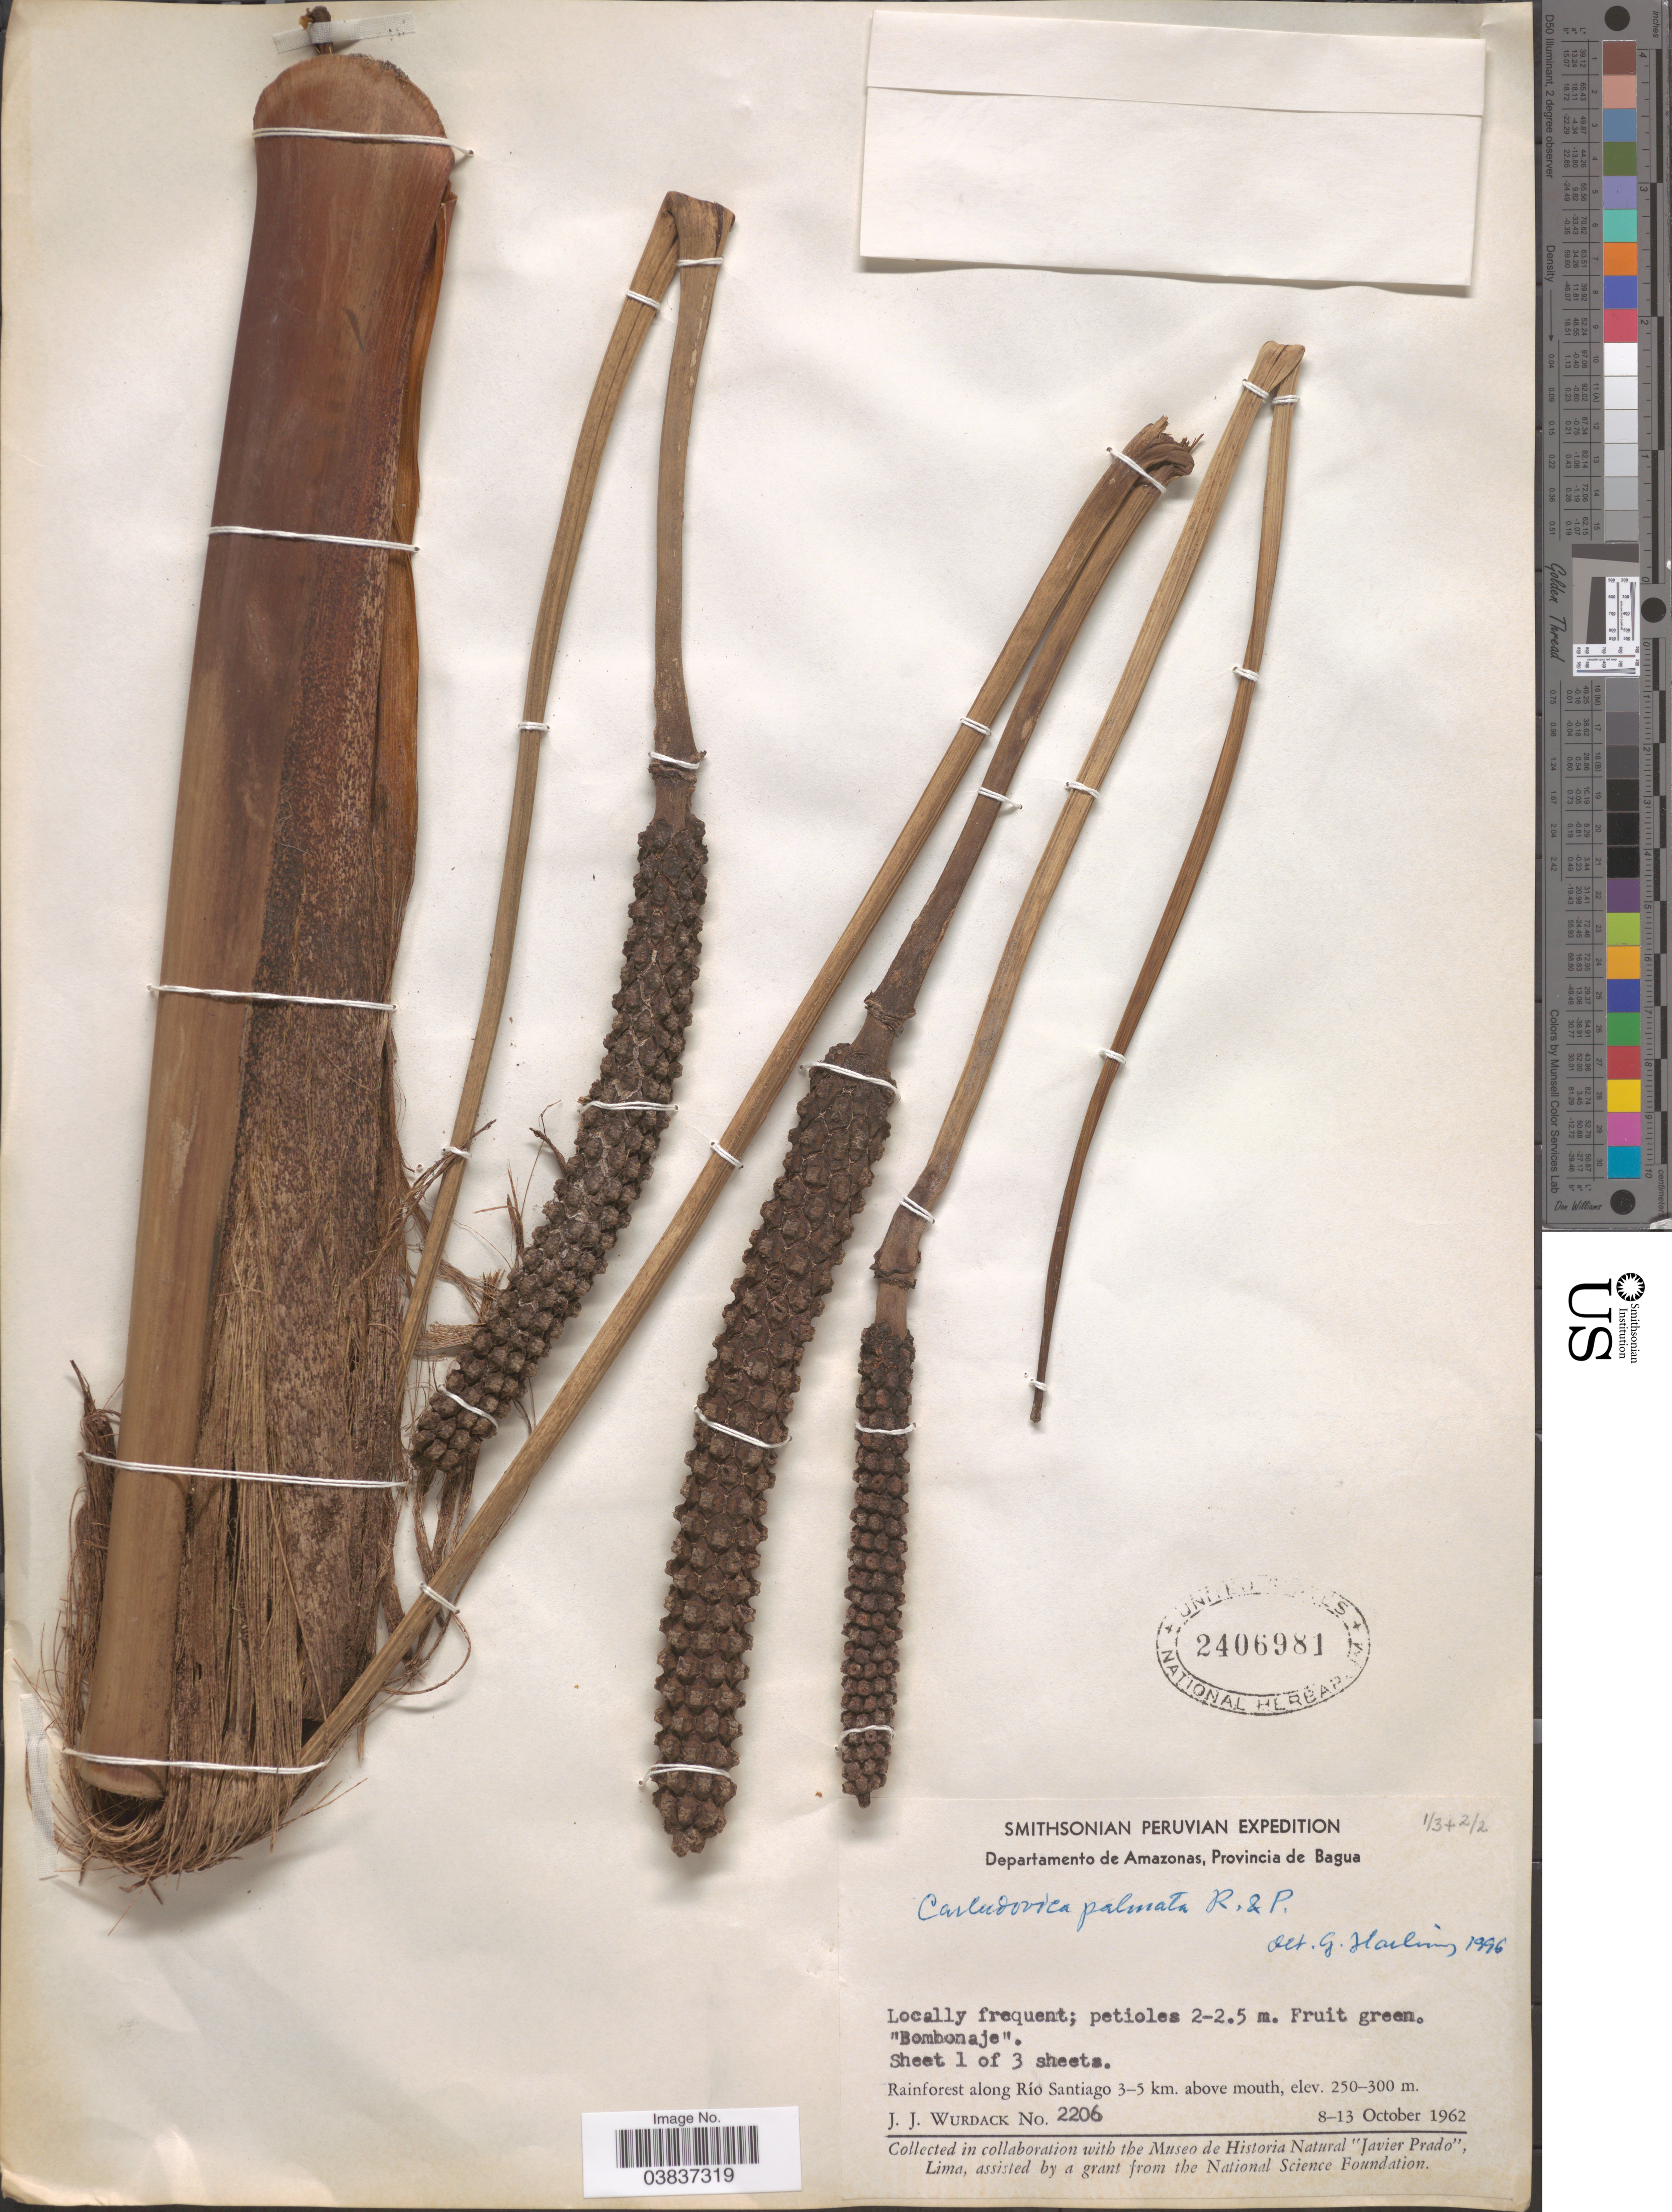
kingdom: Plantae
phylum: Tracheophyta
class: Liliopsida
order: Pandanales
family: Cyclanthaceae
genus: Carludovica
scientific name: Carludovica palmata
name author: Ruiz & Pav.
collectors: J. J. Wurdack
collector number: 2206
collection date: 1962-10-08/1962-10-13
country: Peru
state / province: Amazonas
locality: Departamento de Amazonas, Provincia de Bagua. Along Río Santiago 3-5 km. above mouth.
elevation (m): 250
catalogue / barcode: US 2406981